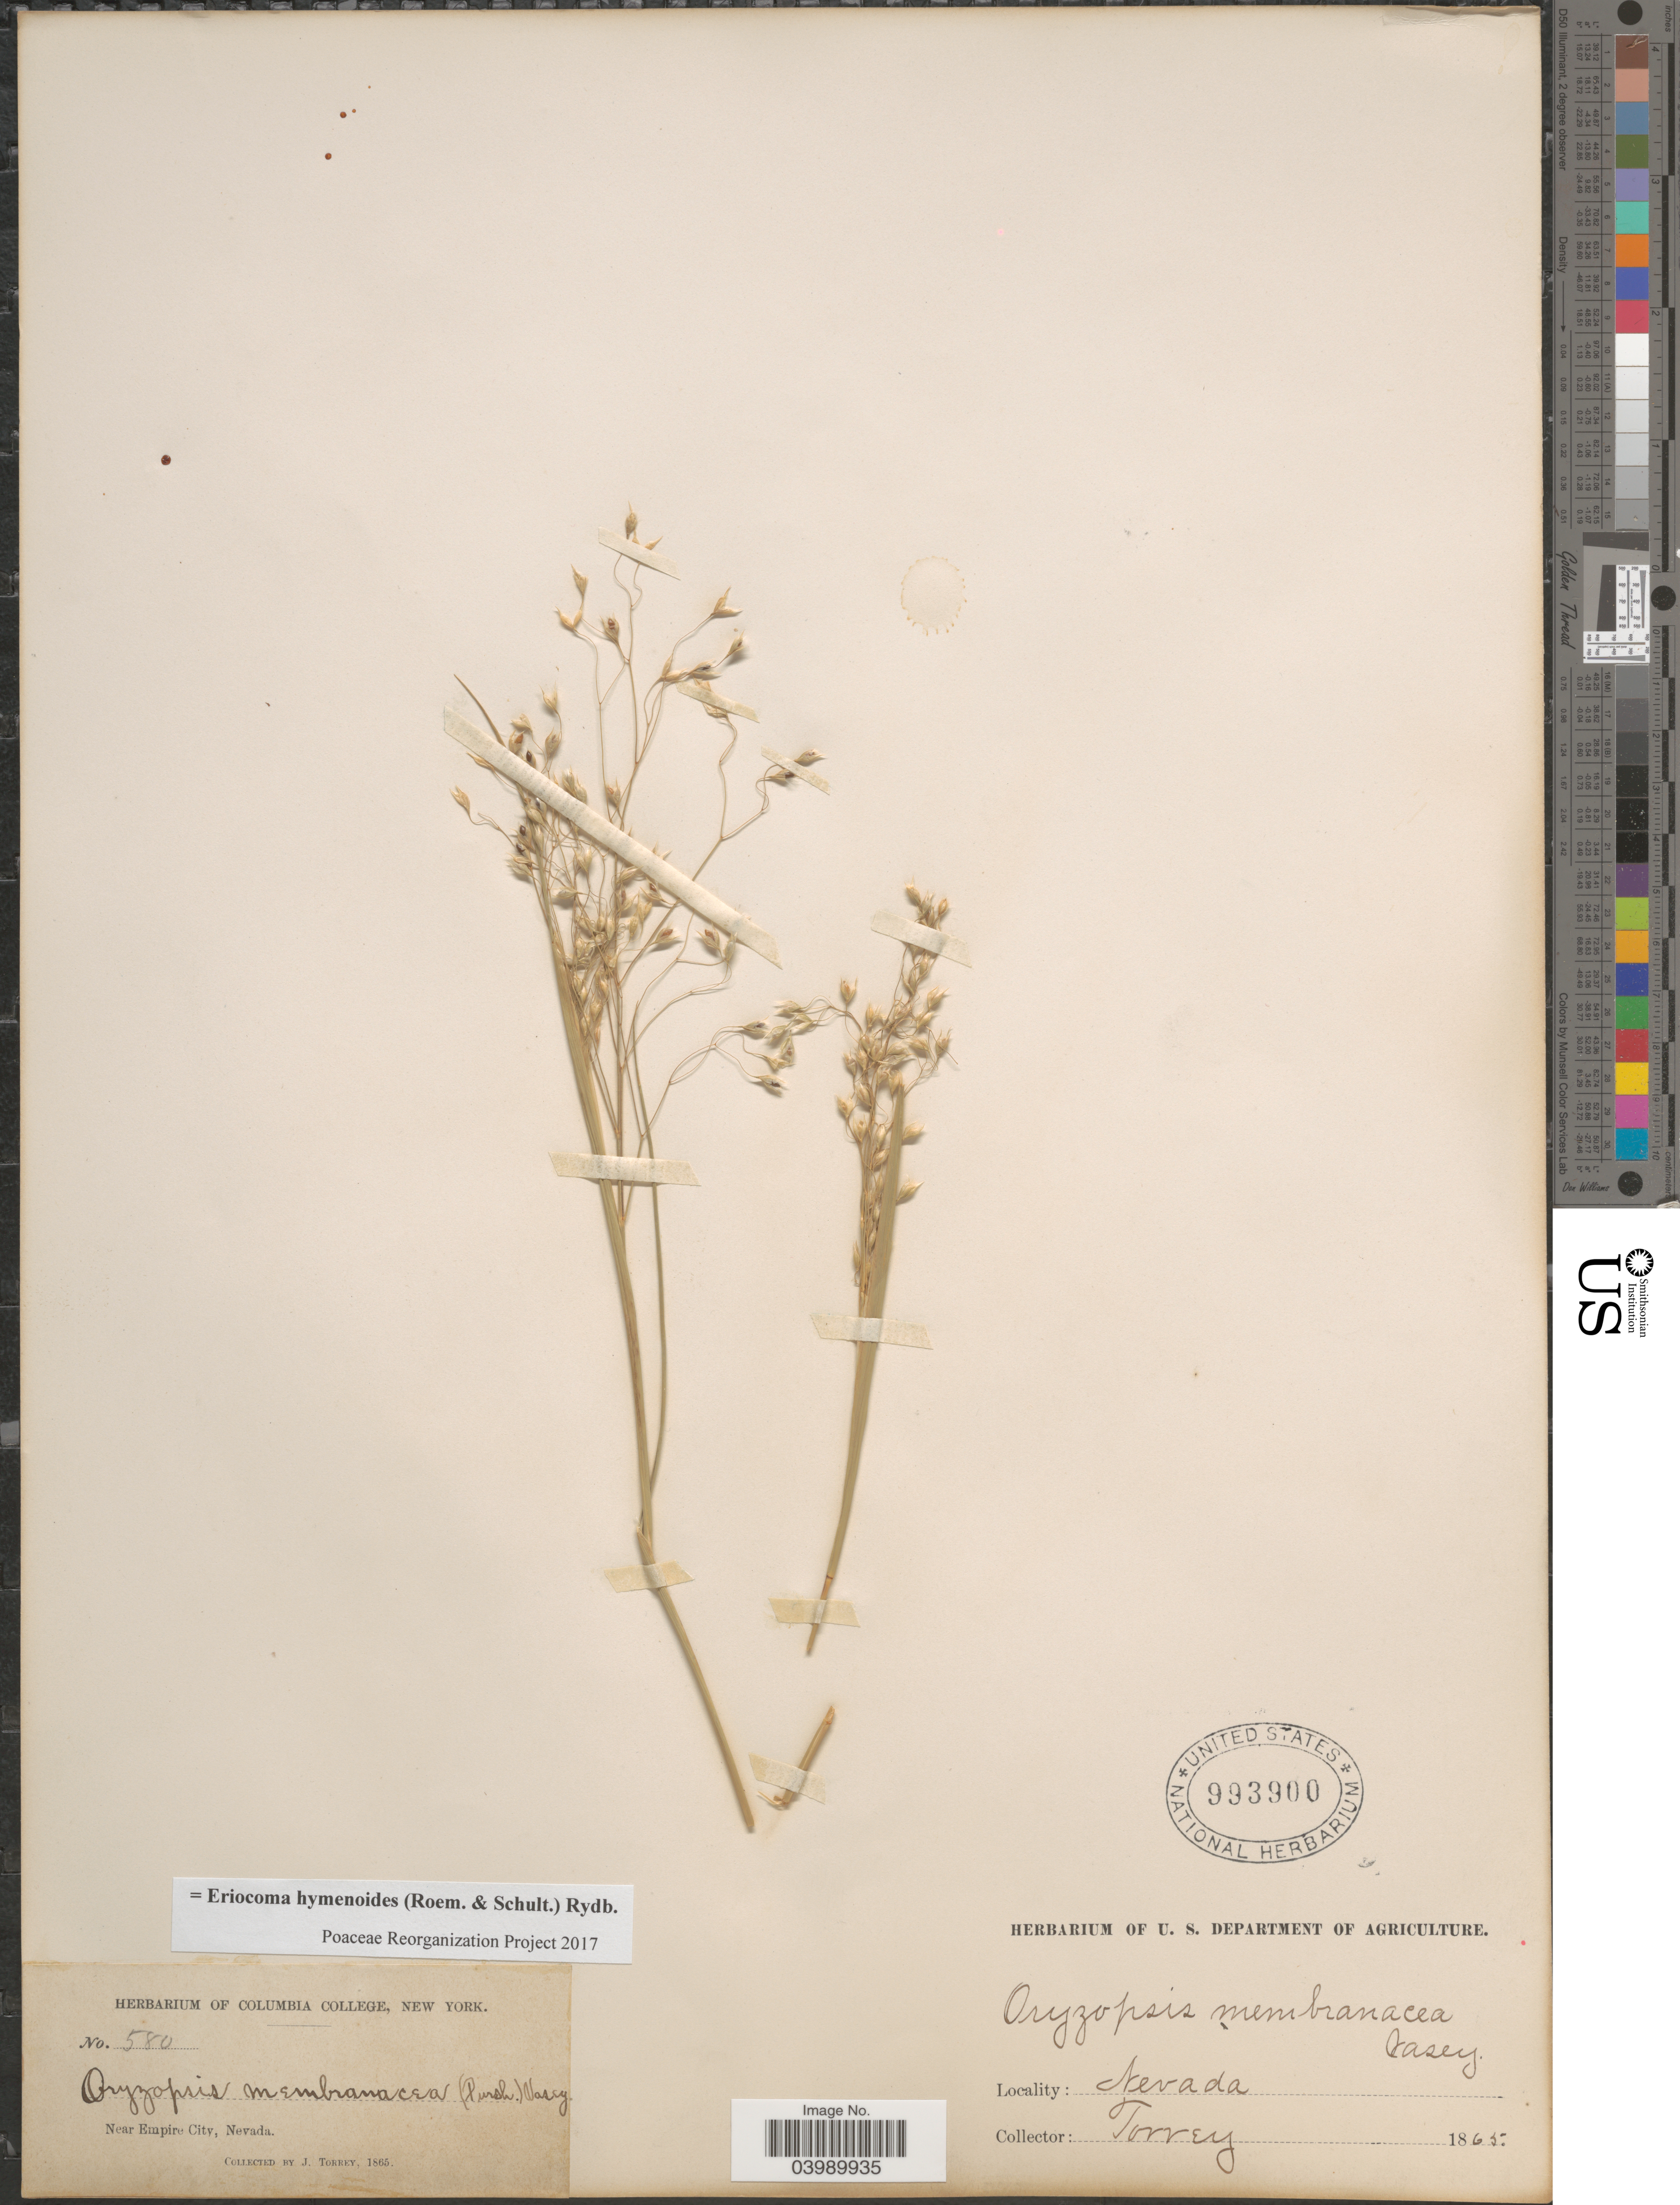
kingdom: Plantae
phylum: Tracheophyta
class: Liliopsida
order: Poales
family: Poaceae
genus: Eriocoma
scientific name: Eriocoma hymenoides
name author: (Roem. & Schult.) Rydb.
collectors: J. Torrey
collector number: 580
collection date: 1865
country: United States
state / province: Nevada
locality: Near Empire City.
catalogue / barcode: US 993900